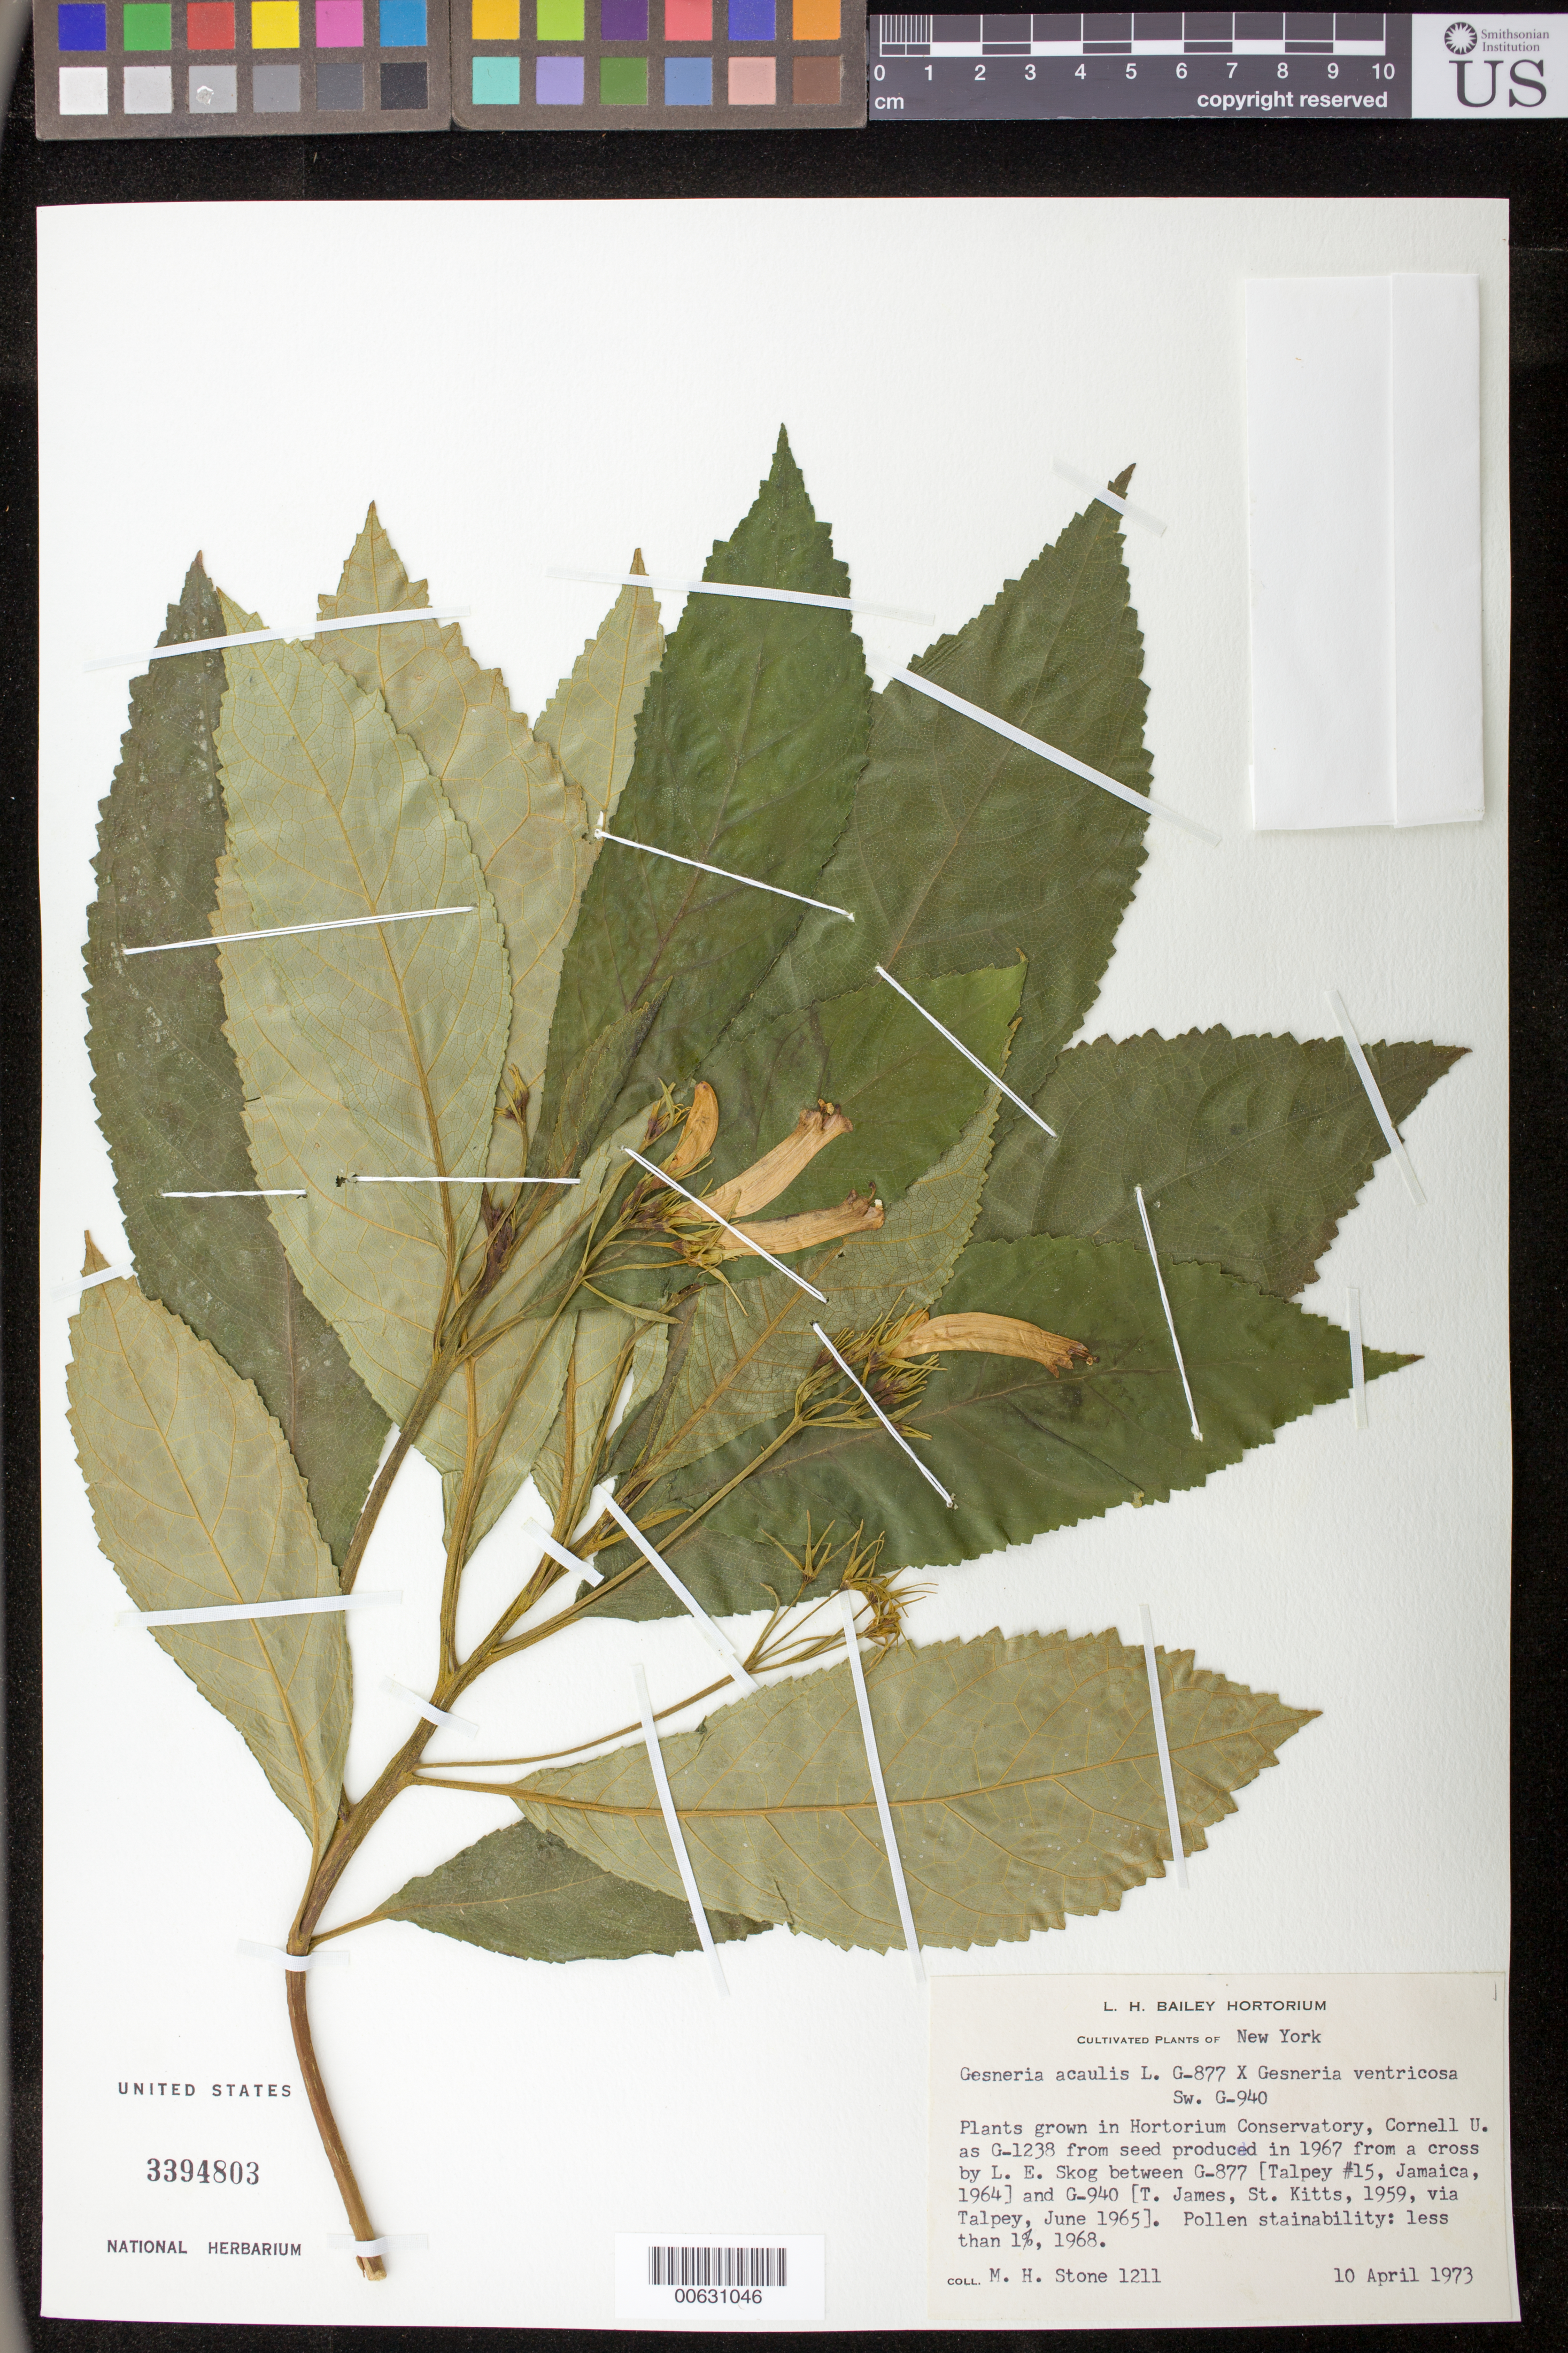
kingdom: Plantae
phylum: Tracheophyta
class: Magnoliopsida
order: Lamiales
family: Gesneriaceae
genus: Gesneria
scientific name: Gesneria hybrid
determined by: Skog, Laurence E.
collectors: M. Stone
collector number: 1211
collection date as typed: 10 Apr 1973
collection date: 1973-04-10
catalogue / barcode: US 3394803